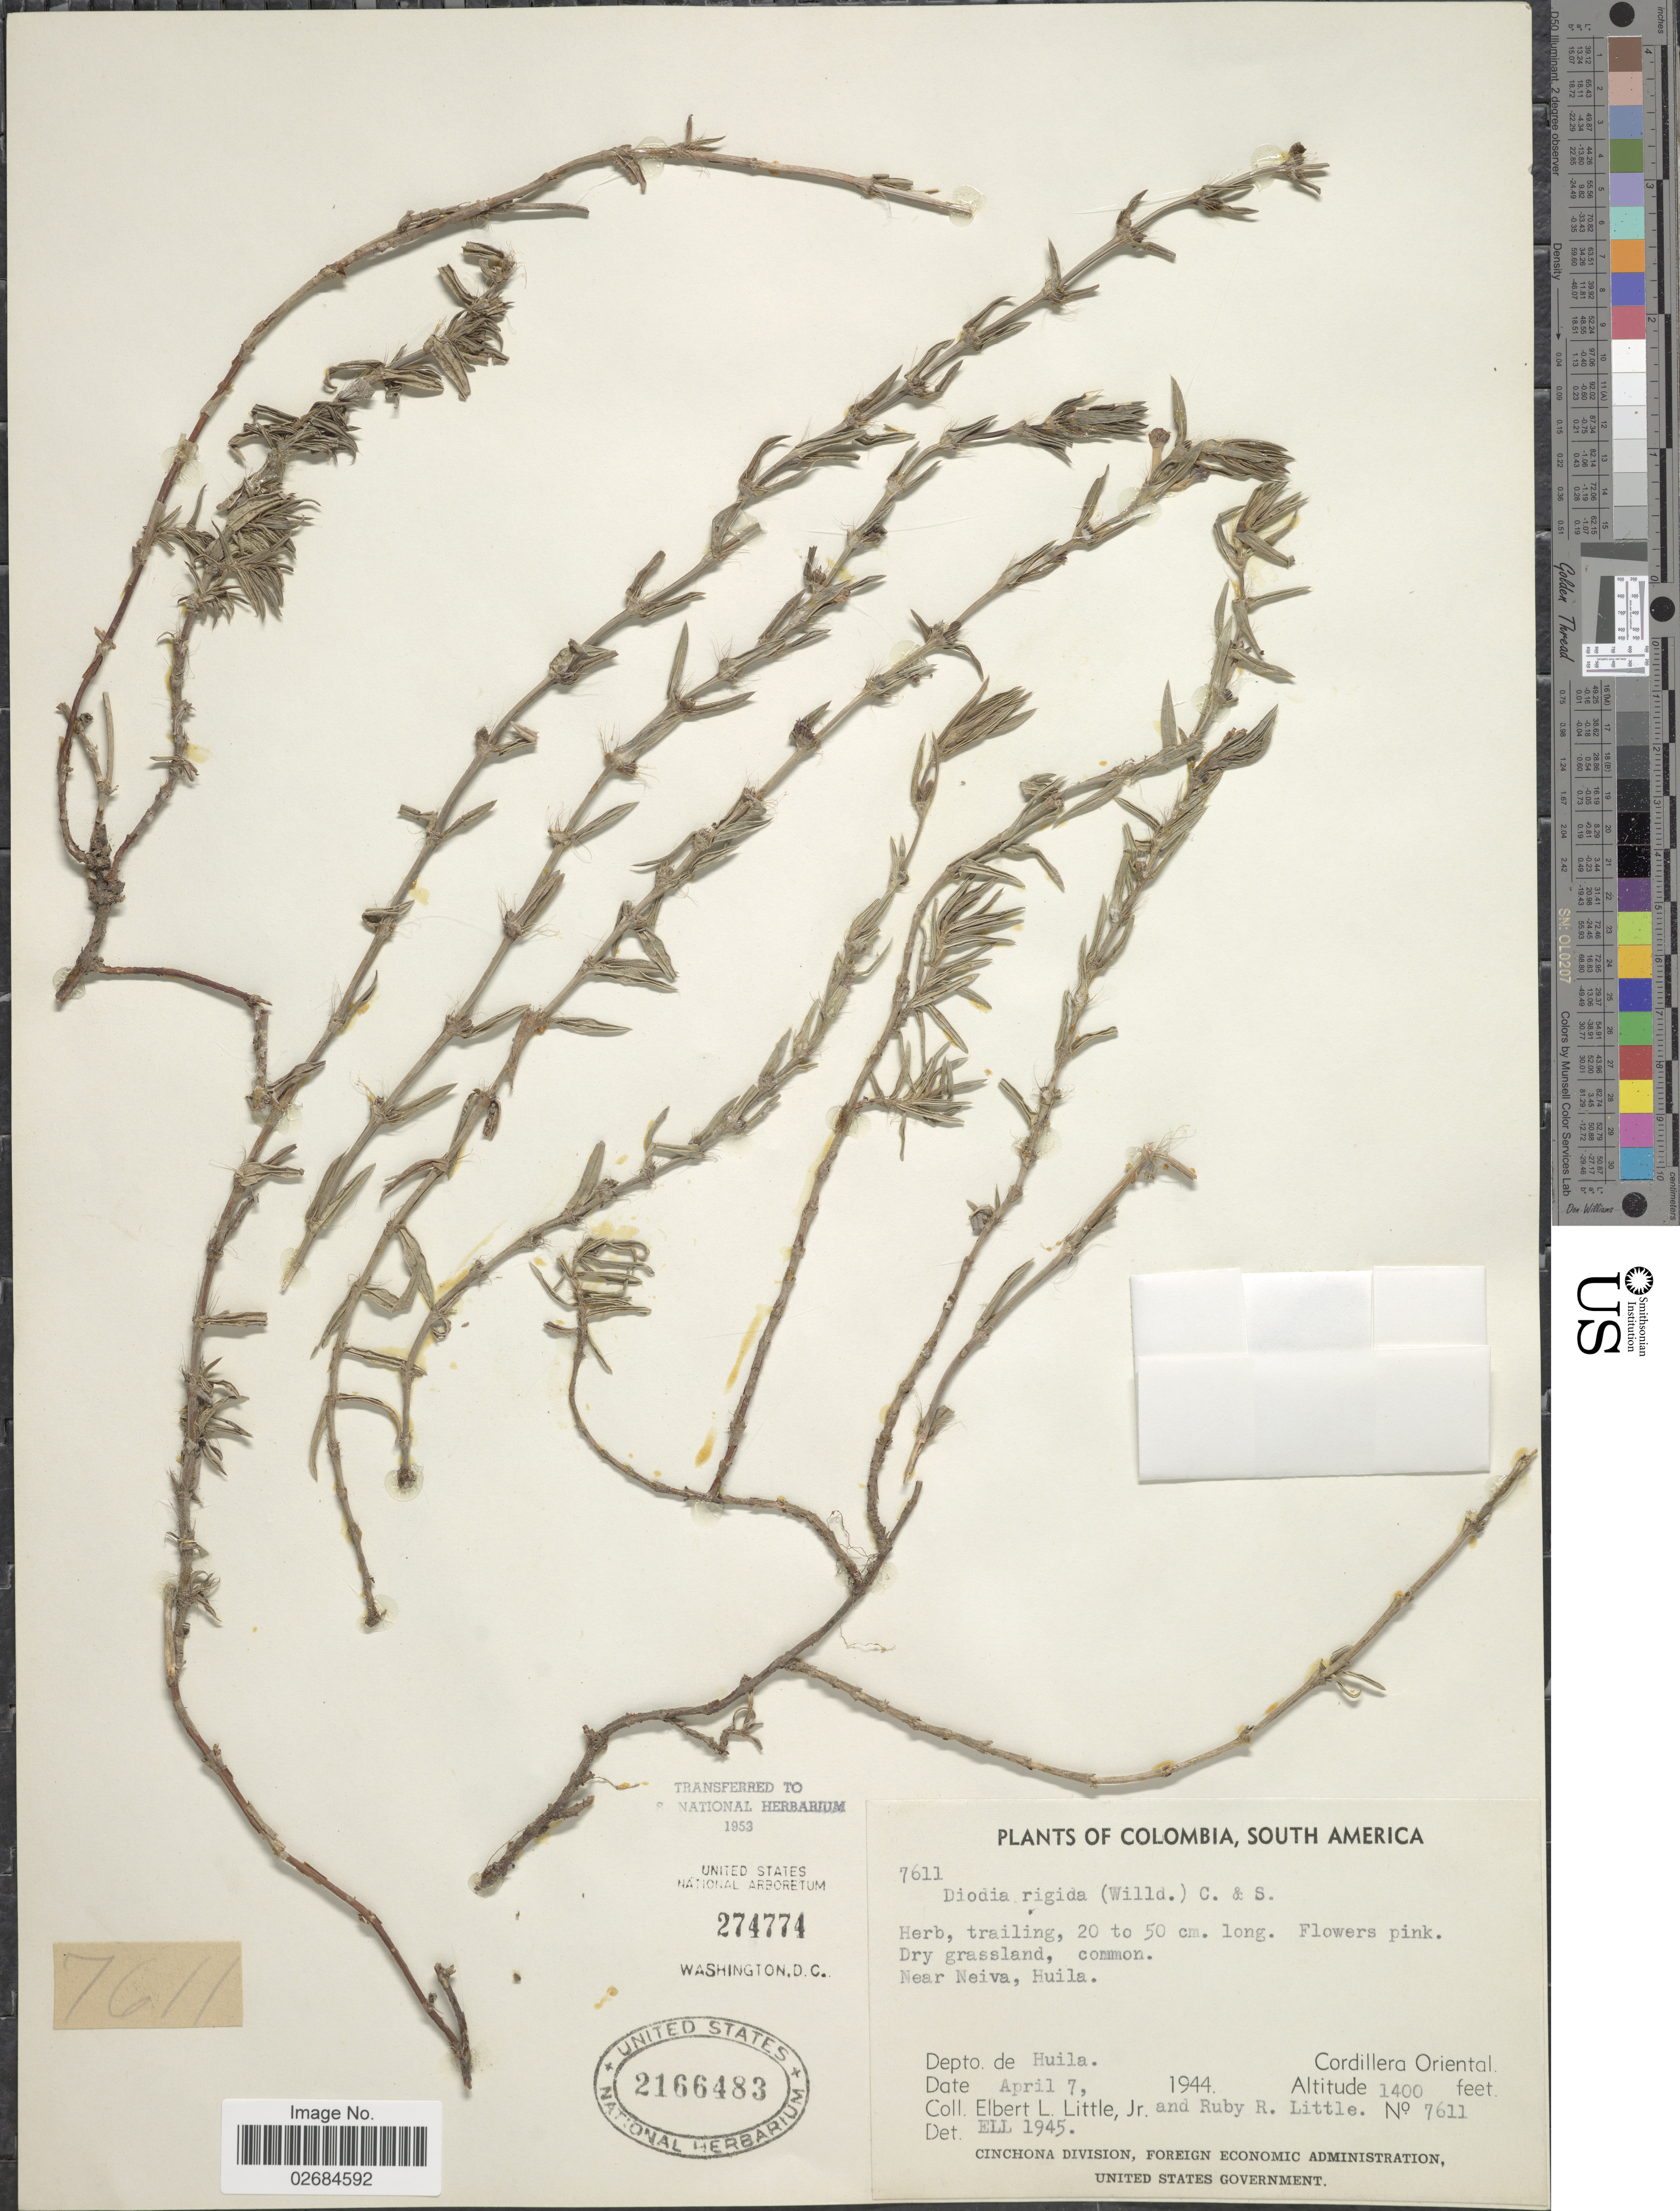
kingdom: Plantae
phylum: Tracheophyta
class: Magnoliopsida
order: Gentianales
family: Rubiaceae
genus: Diodia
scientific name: Diodia apiculata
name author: (Willd. ex Roem. & Schult.) K. Schum.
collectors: E. L. Little & R. R. Little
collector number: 7611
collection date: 1944-04-07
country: Colombia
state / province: Huila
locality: Near Neiva, Cordillera Oriental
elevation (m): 427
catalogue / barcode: US 2166483